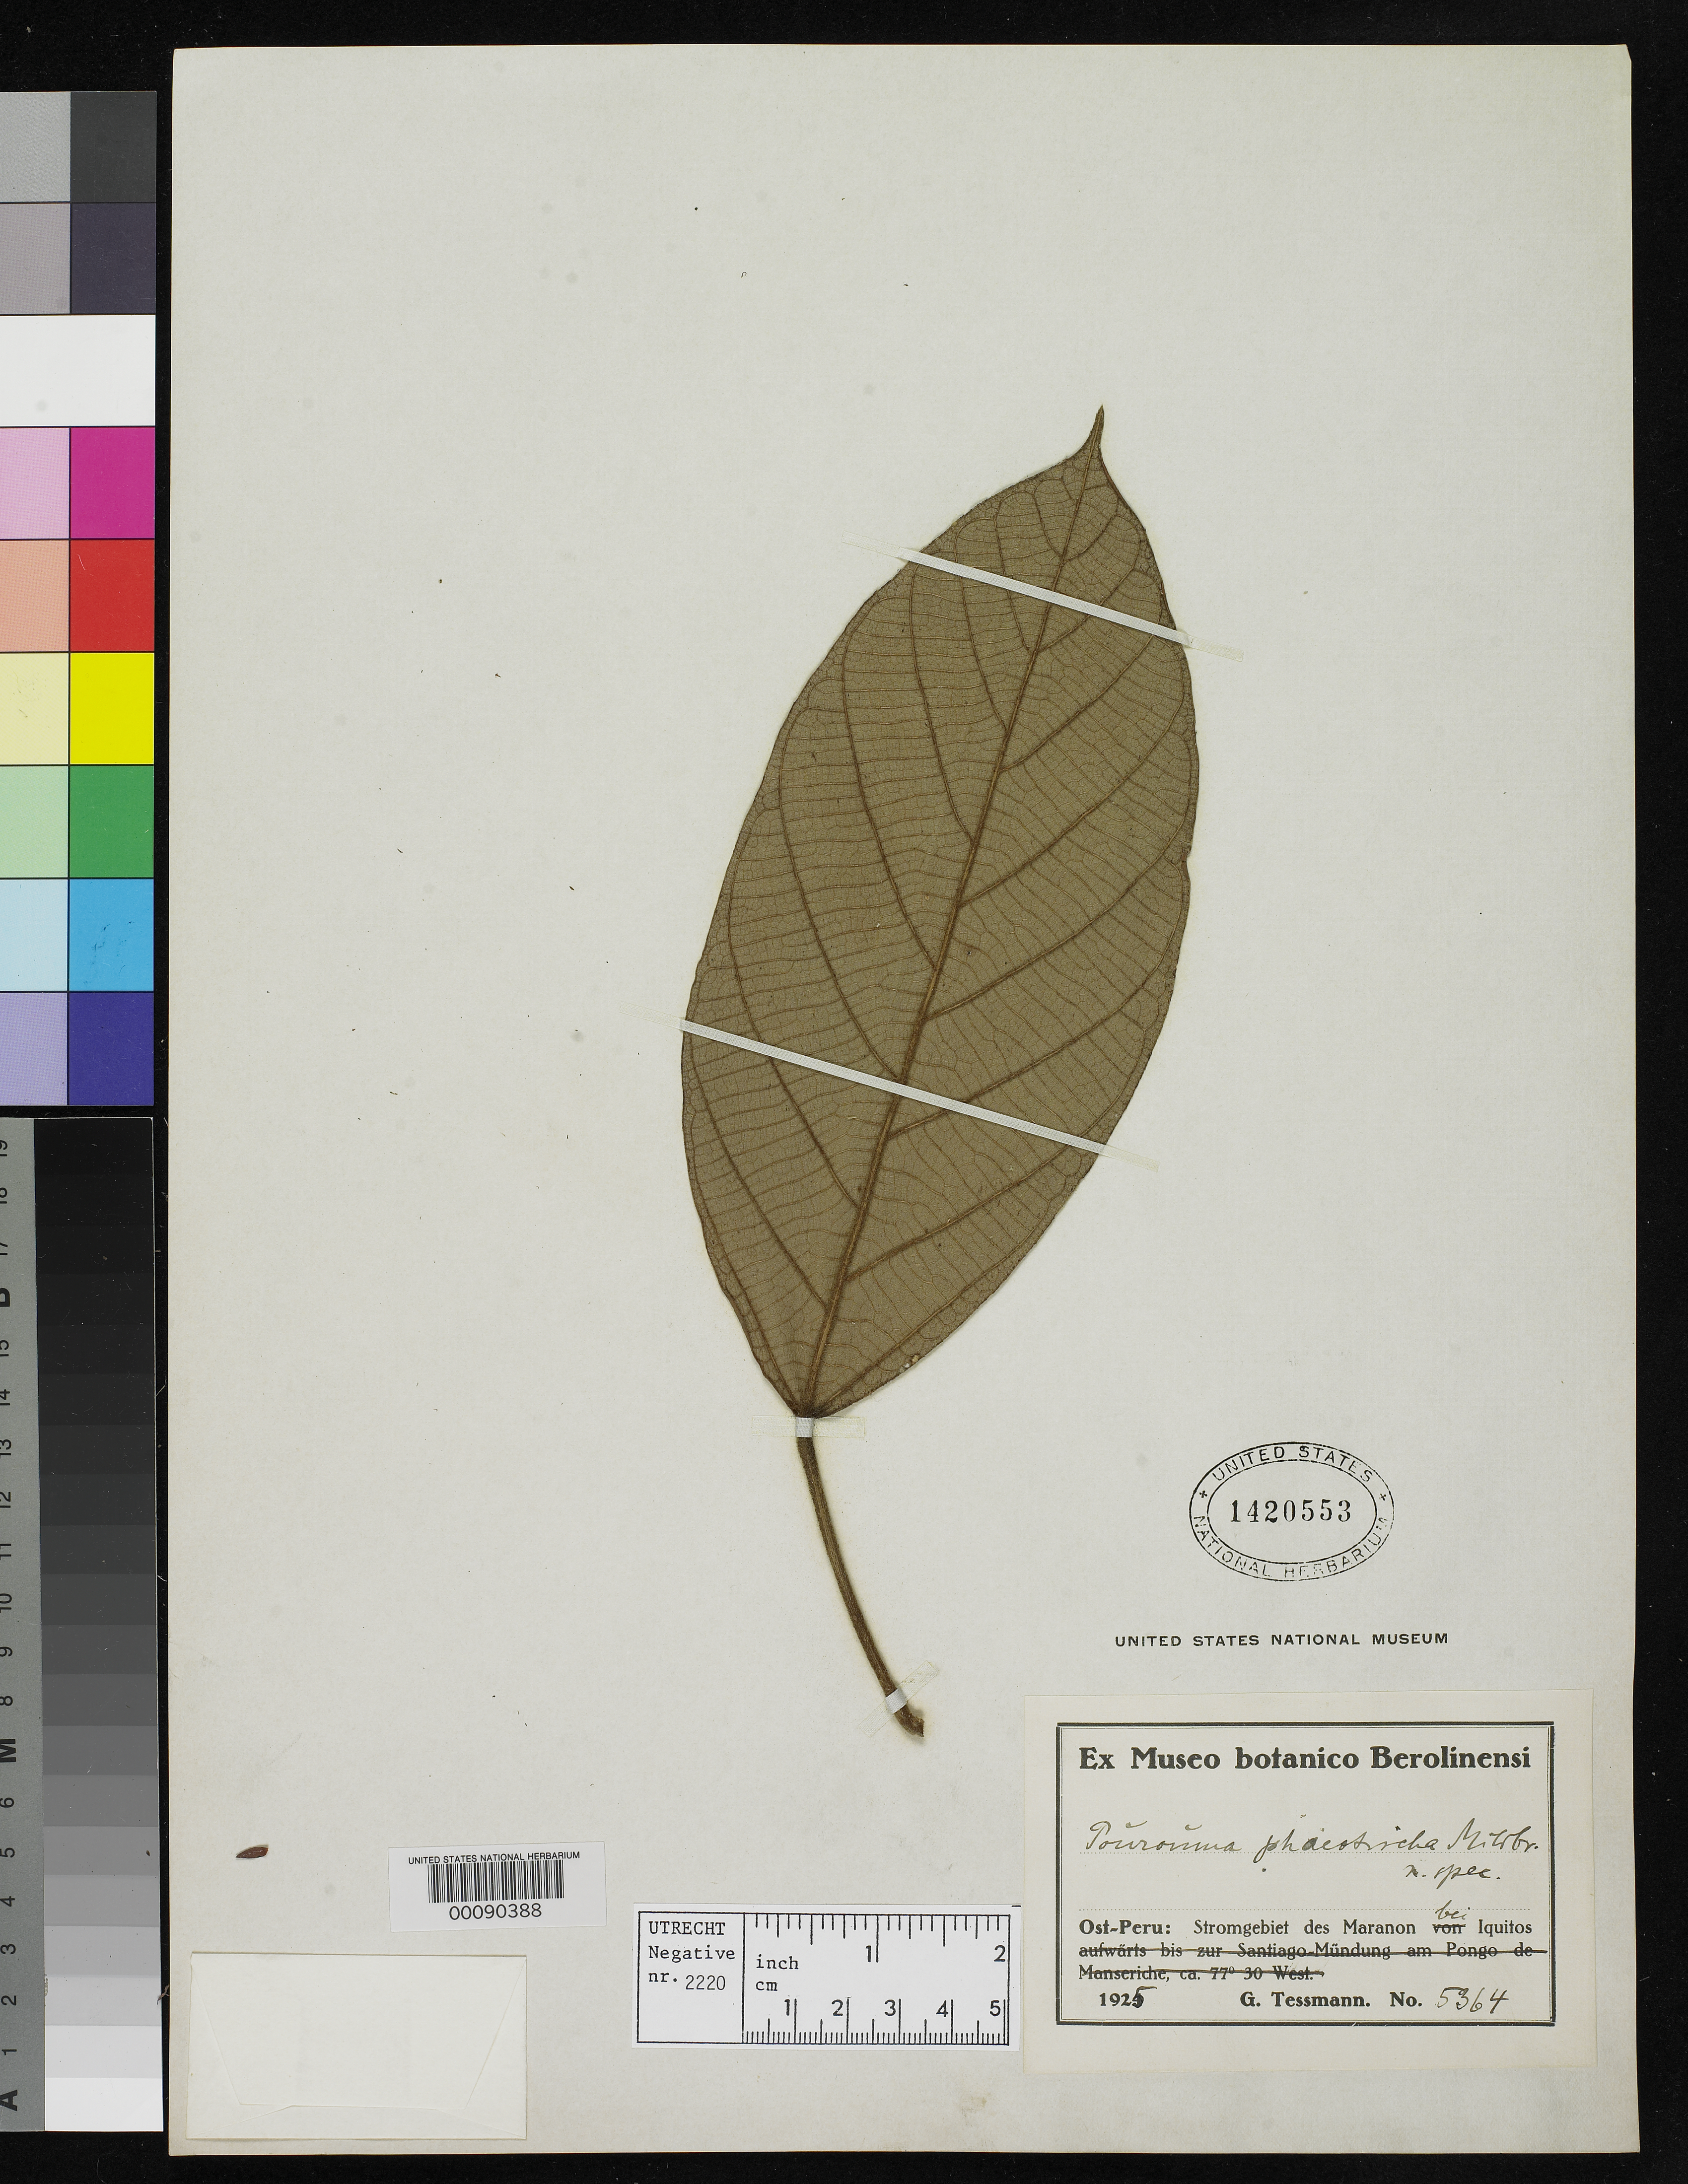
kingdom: Plantae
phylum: Tracheophyta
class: Magnoliopsida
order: Rosales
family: Urticaceae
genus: Pourouma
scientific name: Pourouma phaeotricha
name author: Mildbr.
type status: Isotype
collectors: G. Tessmann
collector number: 5364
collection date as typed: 1925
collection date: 1925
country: Peru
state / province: Loreto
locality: Maranon near Iquitos.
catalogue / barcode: US 1420553